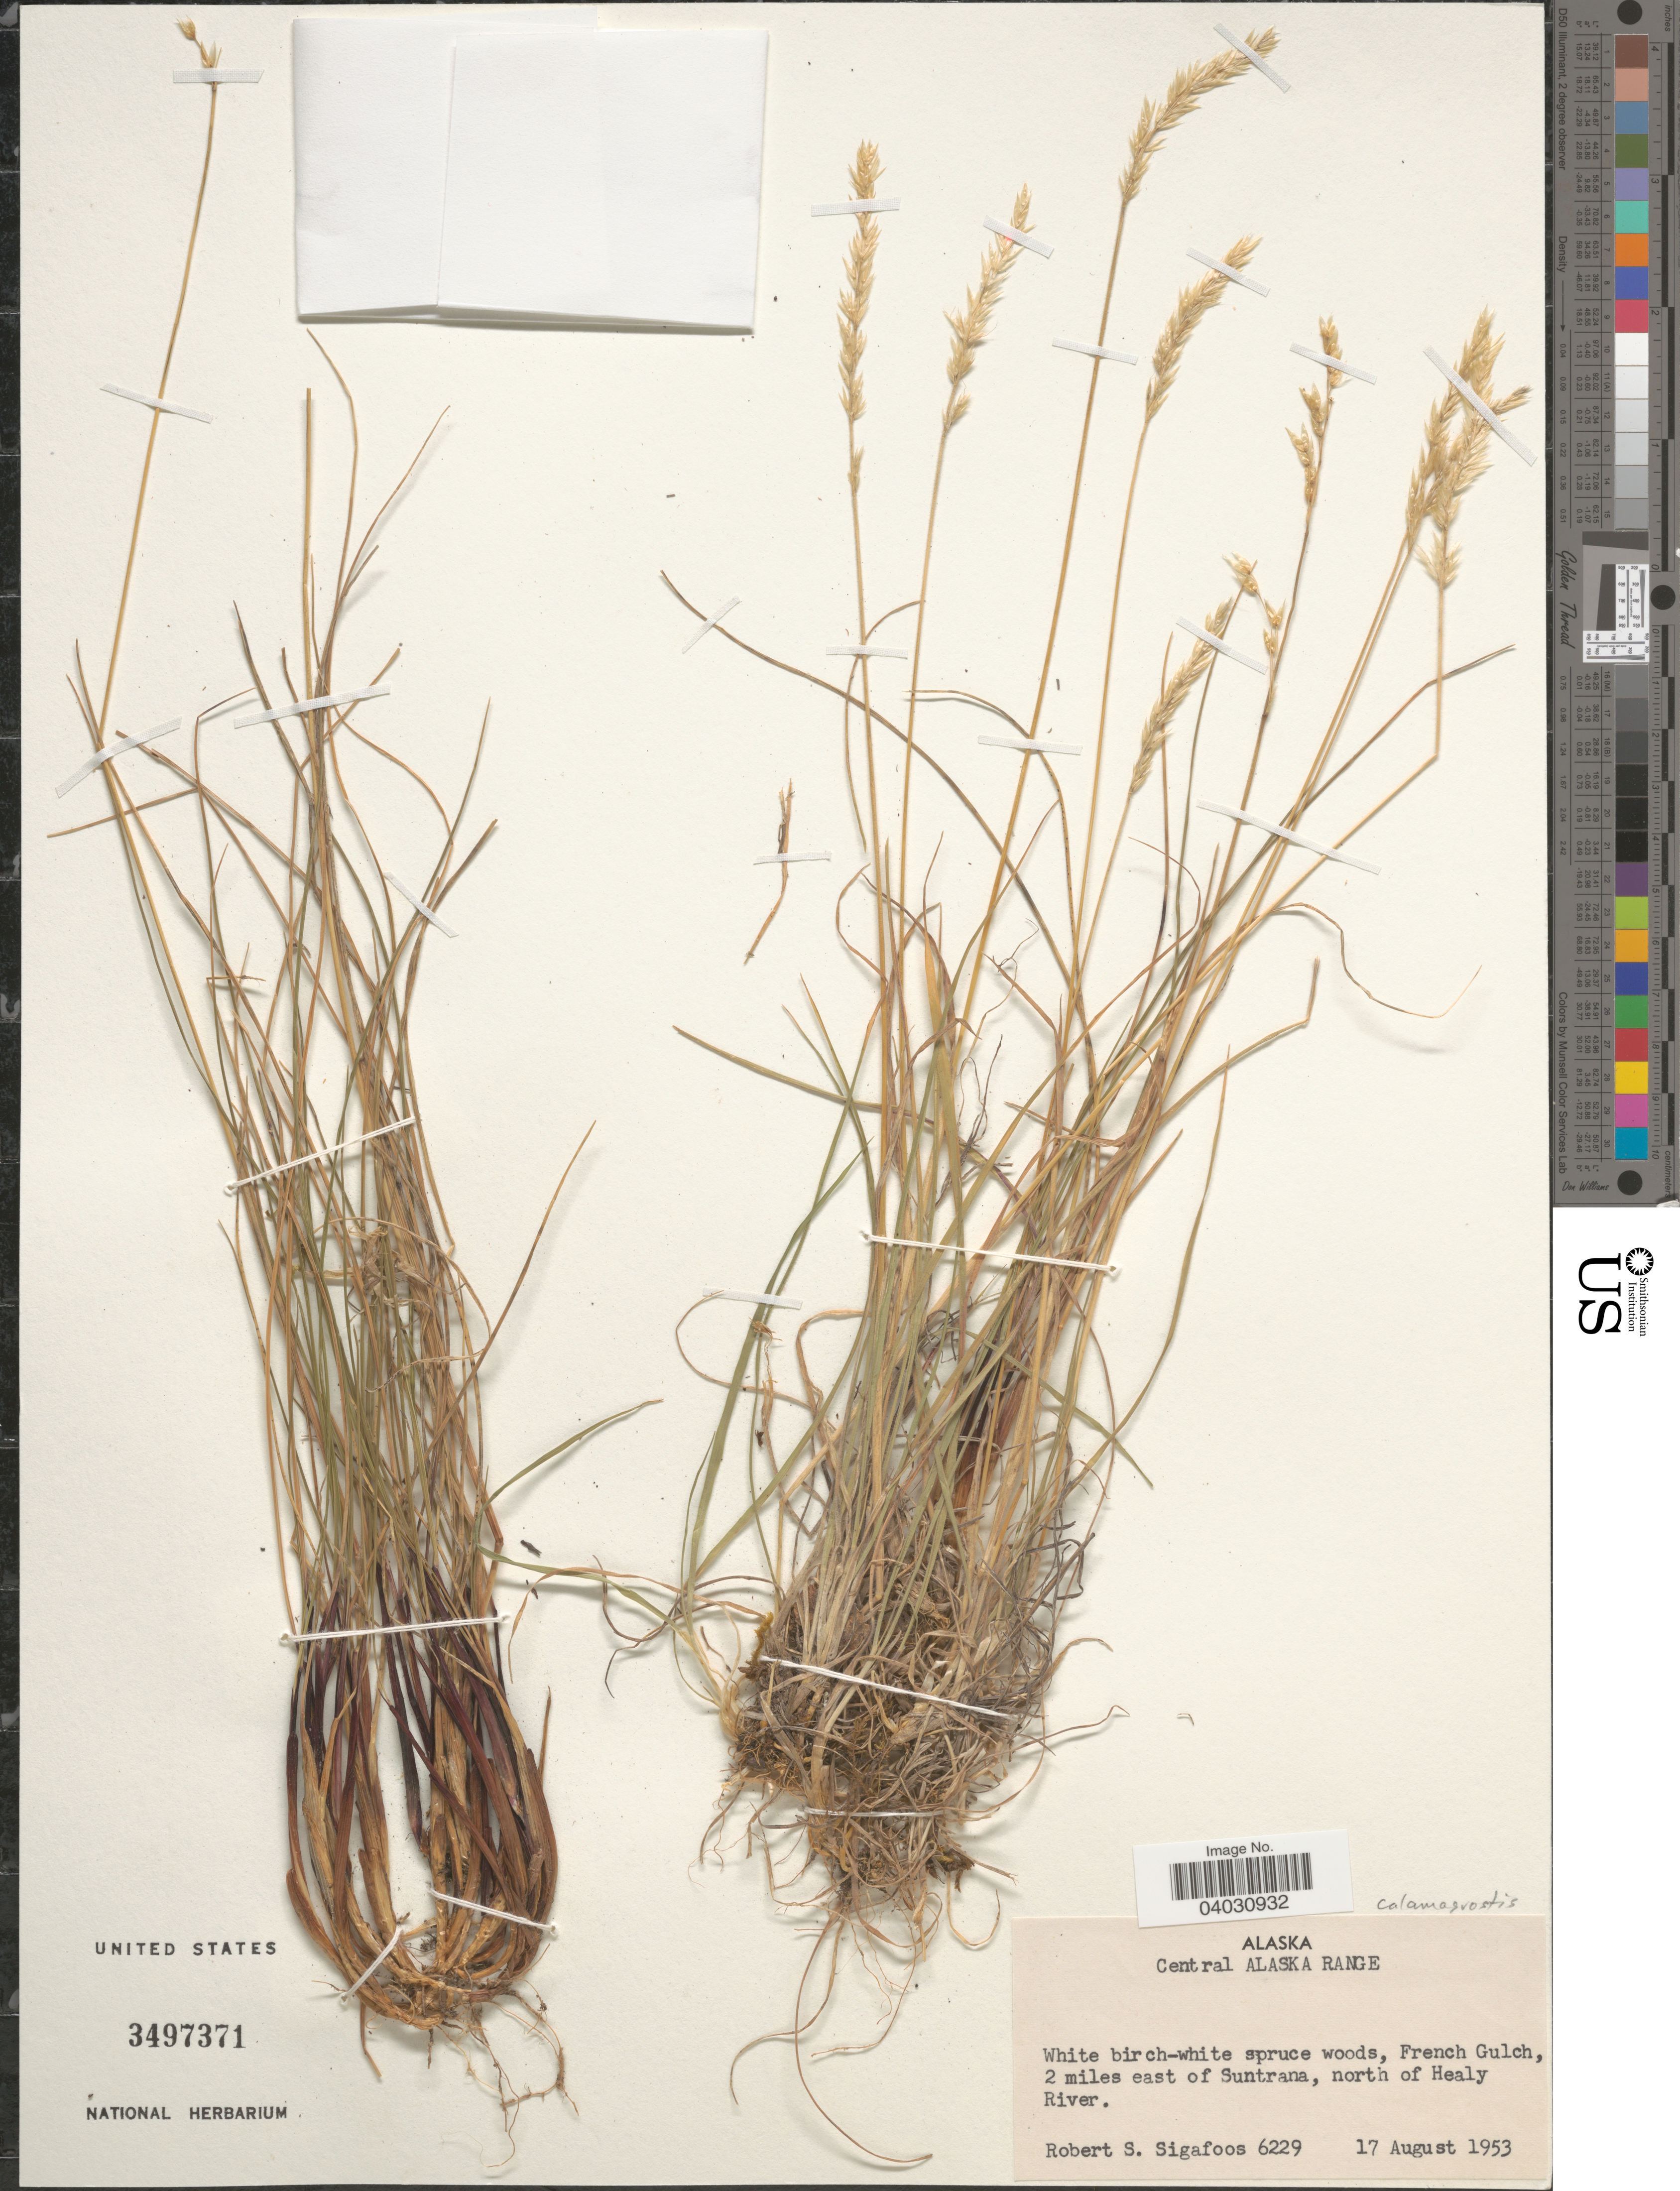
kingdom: Plantae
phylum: Tracheophyta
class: Liliopsida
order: Poales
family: Poaceae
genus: Calamagrostis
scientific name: Calamagrostis sp.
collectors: R. Sigafoos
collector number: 6229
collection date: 1953-08-17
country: United States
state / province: Alaska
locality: Central Alaska Range. French Gulch, 2 miles east of Suntrana, north of Healy River.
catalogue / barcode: US 3497371